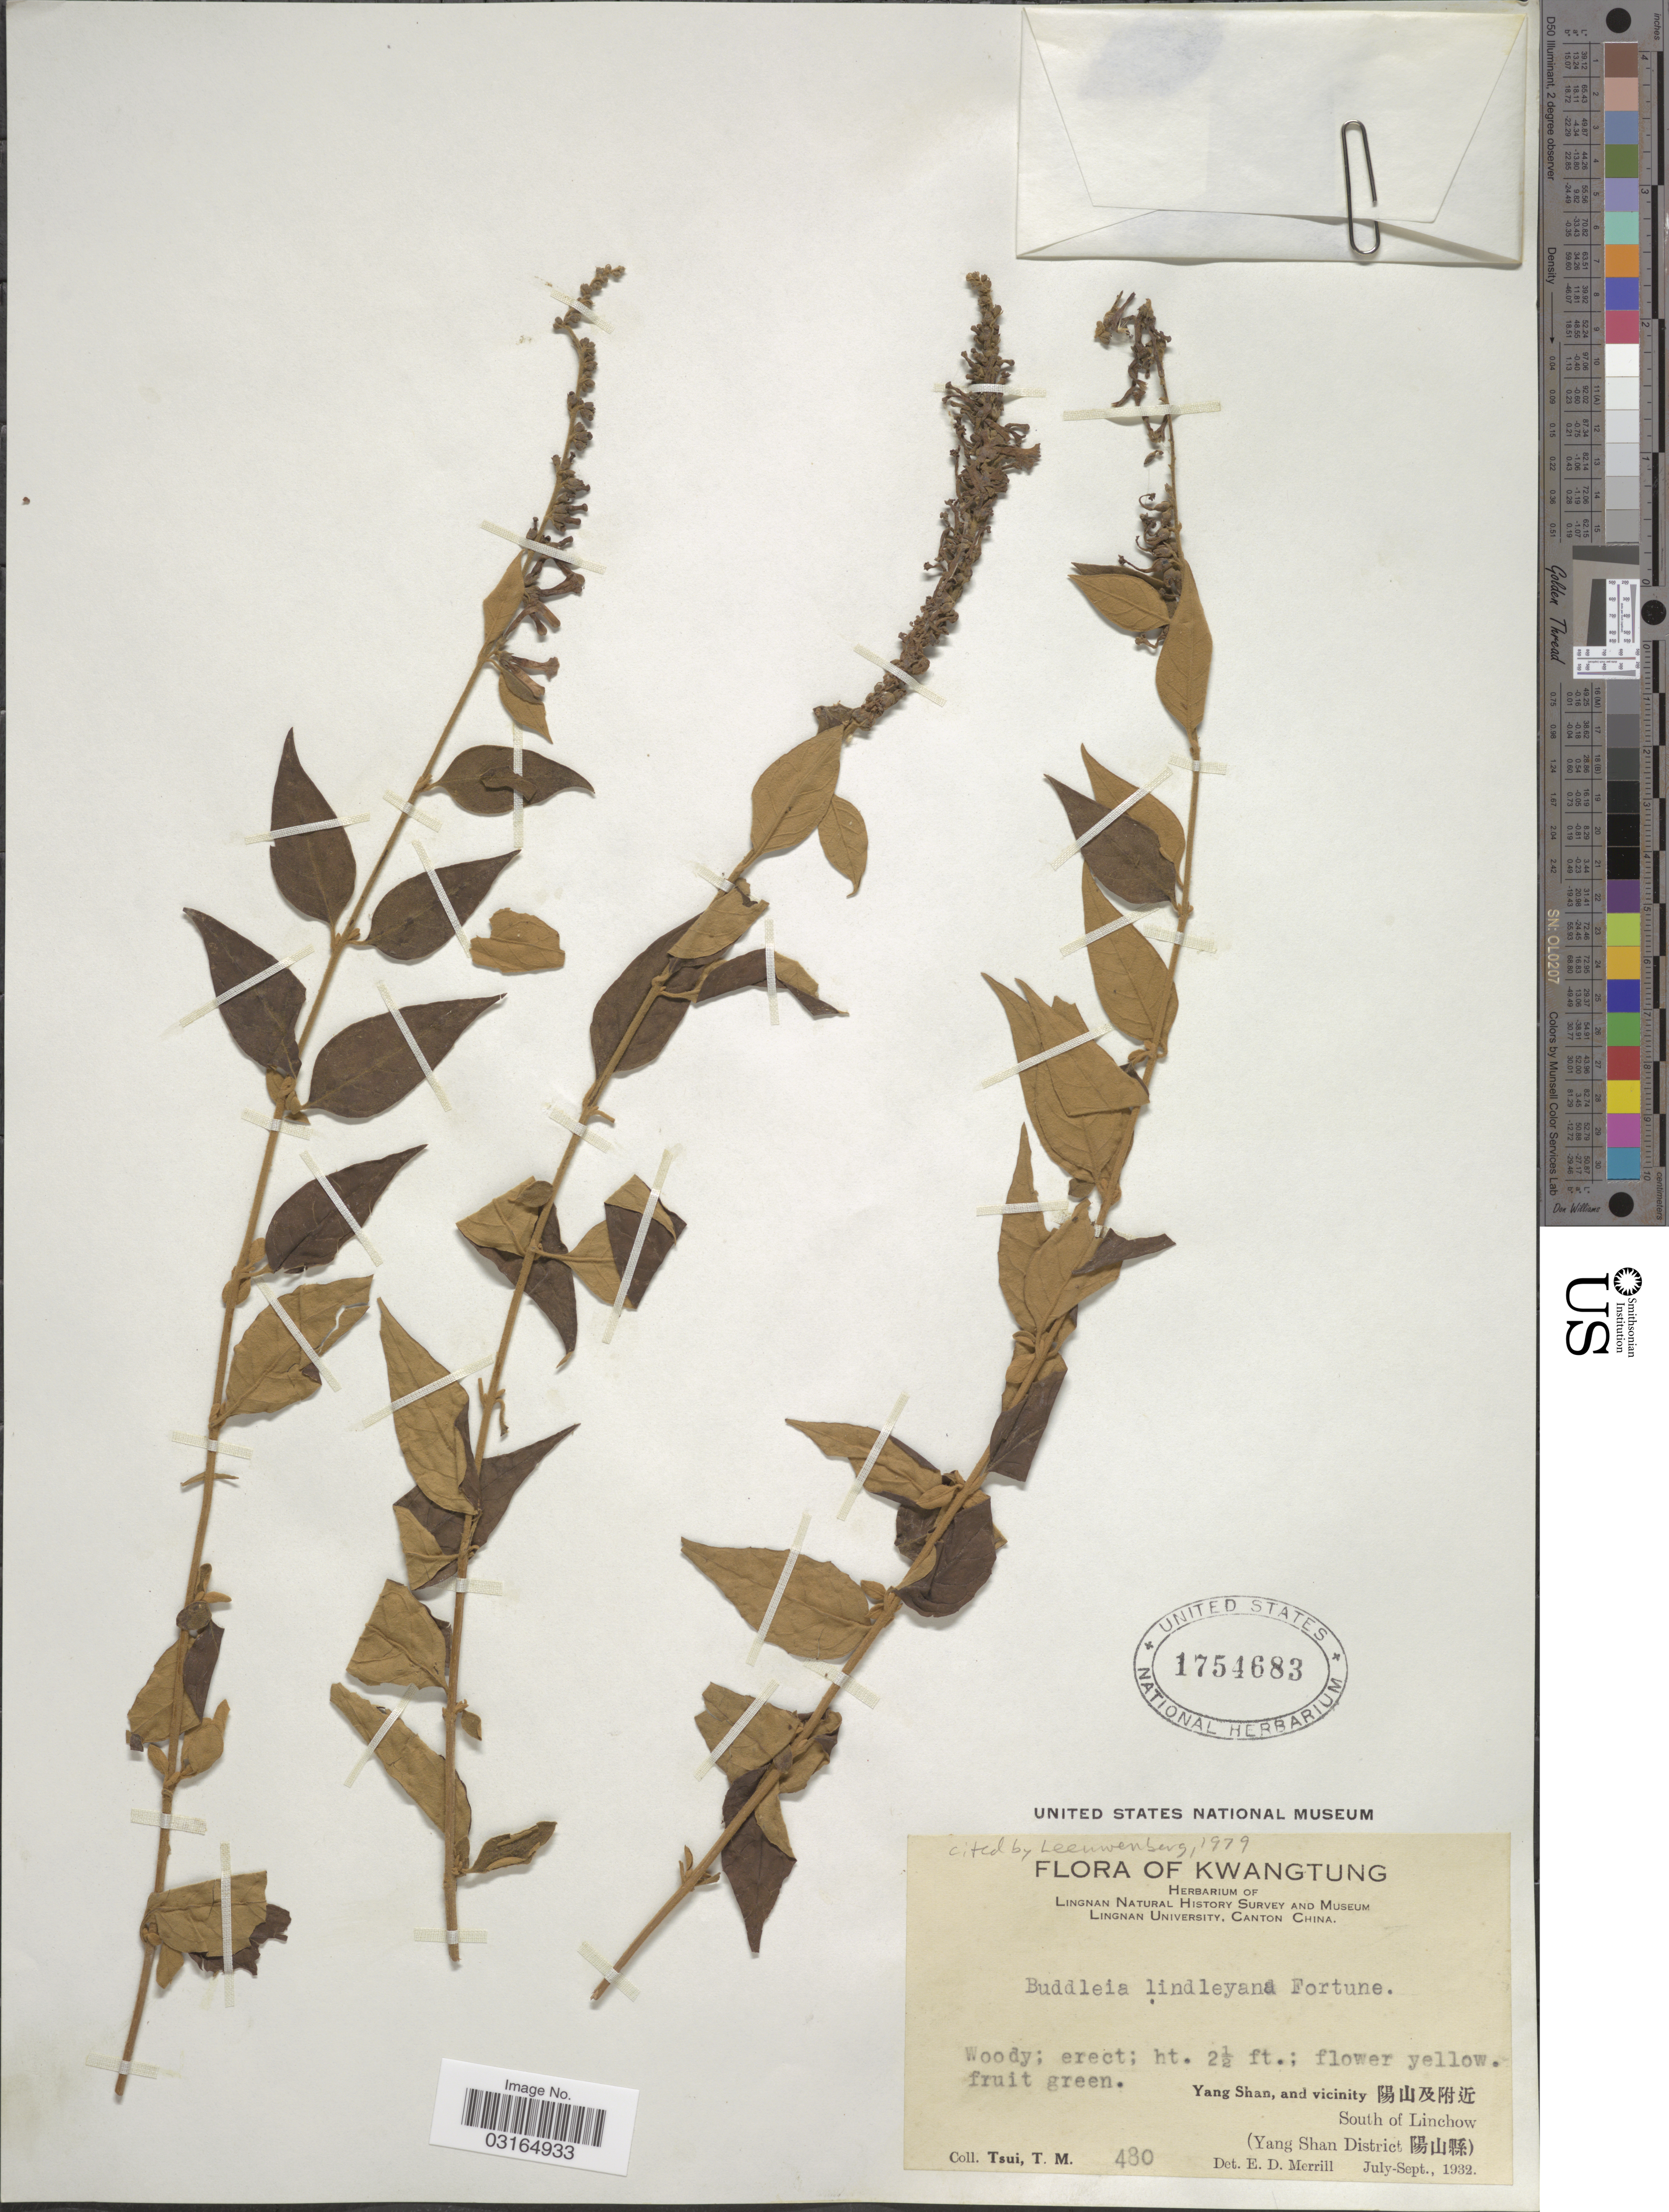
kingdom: Plantae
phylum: Tracheophyta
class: Magnoliopsida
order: Lamiales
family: Scrophulariaceae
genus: Buddleja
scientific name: Buddleja lindleyana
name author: Fortune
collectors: T. Tsui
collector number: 480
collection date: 1932-07/1932-09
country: China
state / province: Guangdong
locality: Kwatung.Yang Shan, and vicinity South of Linchow (Yang Shan District.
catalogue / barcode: US 1754683